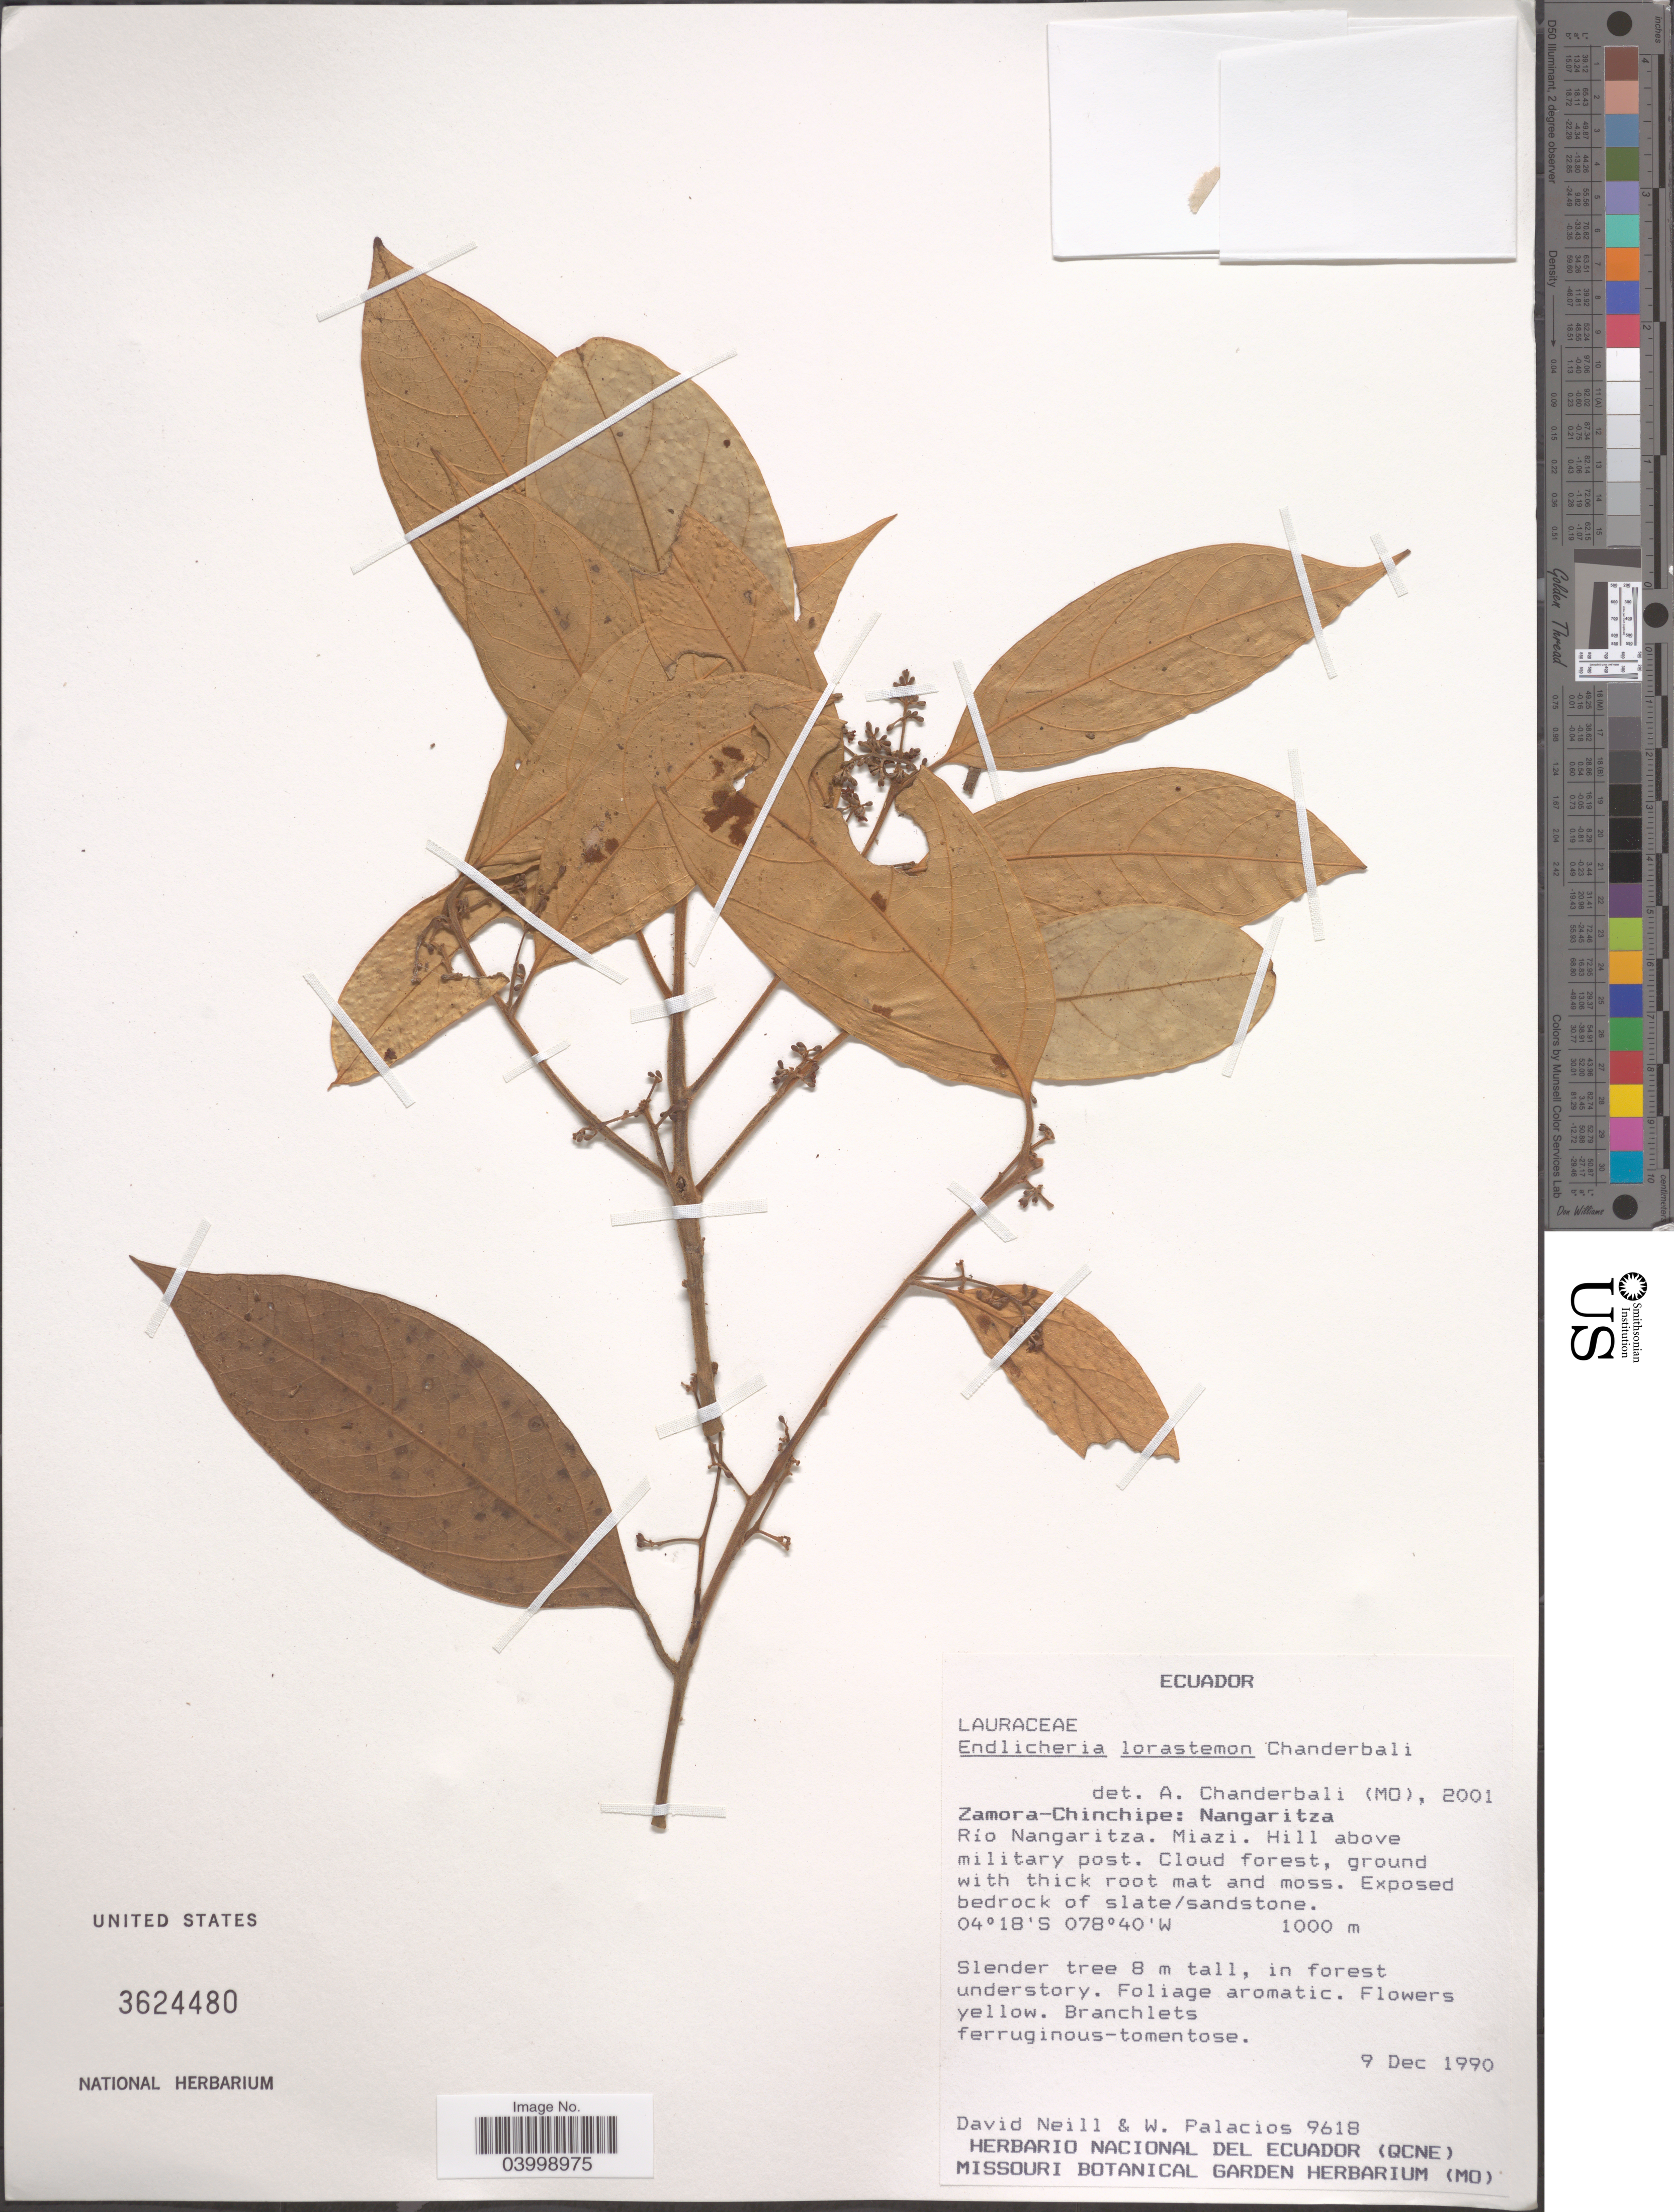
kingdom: Plantae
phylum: Tracheophyta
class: Magnoliopsida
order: Laurales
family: Lauraceae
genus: Endlicheria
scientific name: Endlicheria lorastemon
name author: Chanderb.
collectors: D. Neill & W. Palacios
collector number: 9618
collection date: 1990-12-09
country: Ecuador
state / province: Zamora-Chinchipe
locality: Nangaritza. Río Nangaritza. Miazi. Hill above military post.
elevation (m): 1000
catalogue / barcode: US 3624480